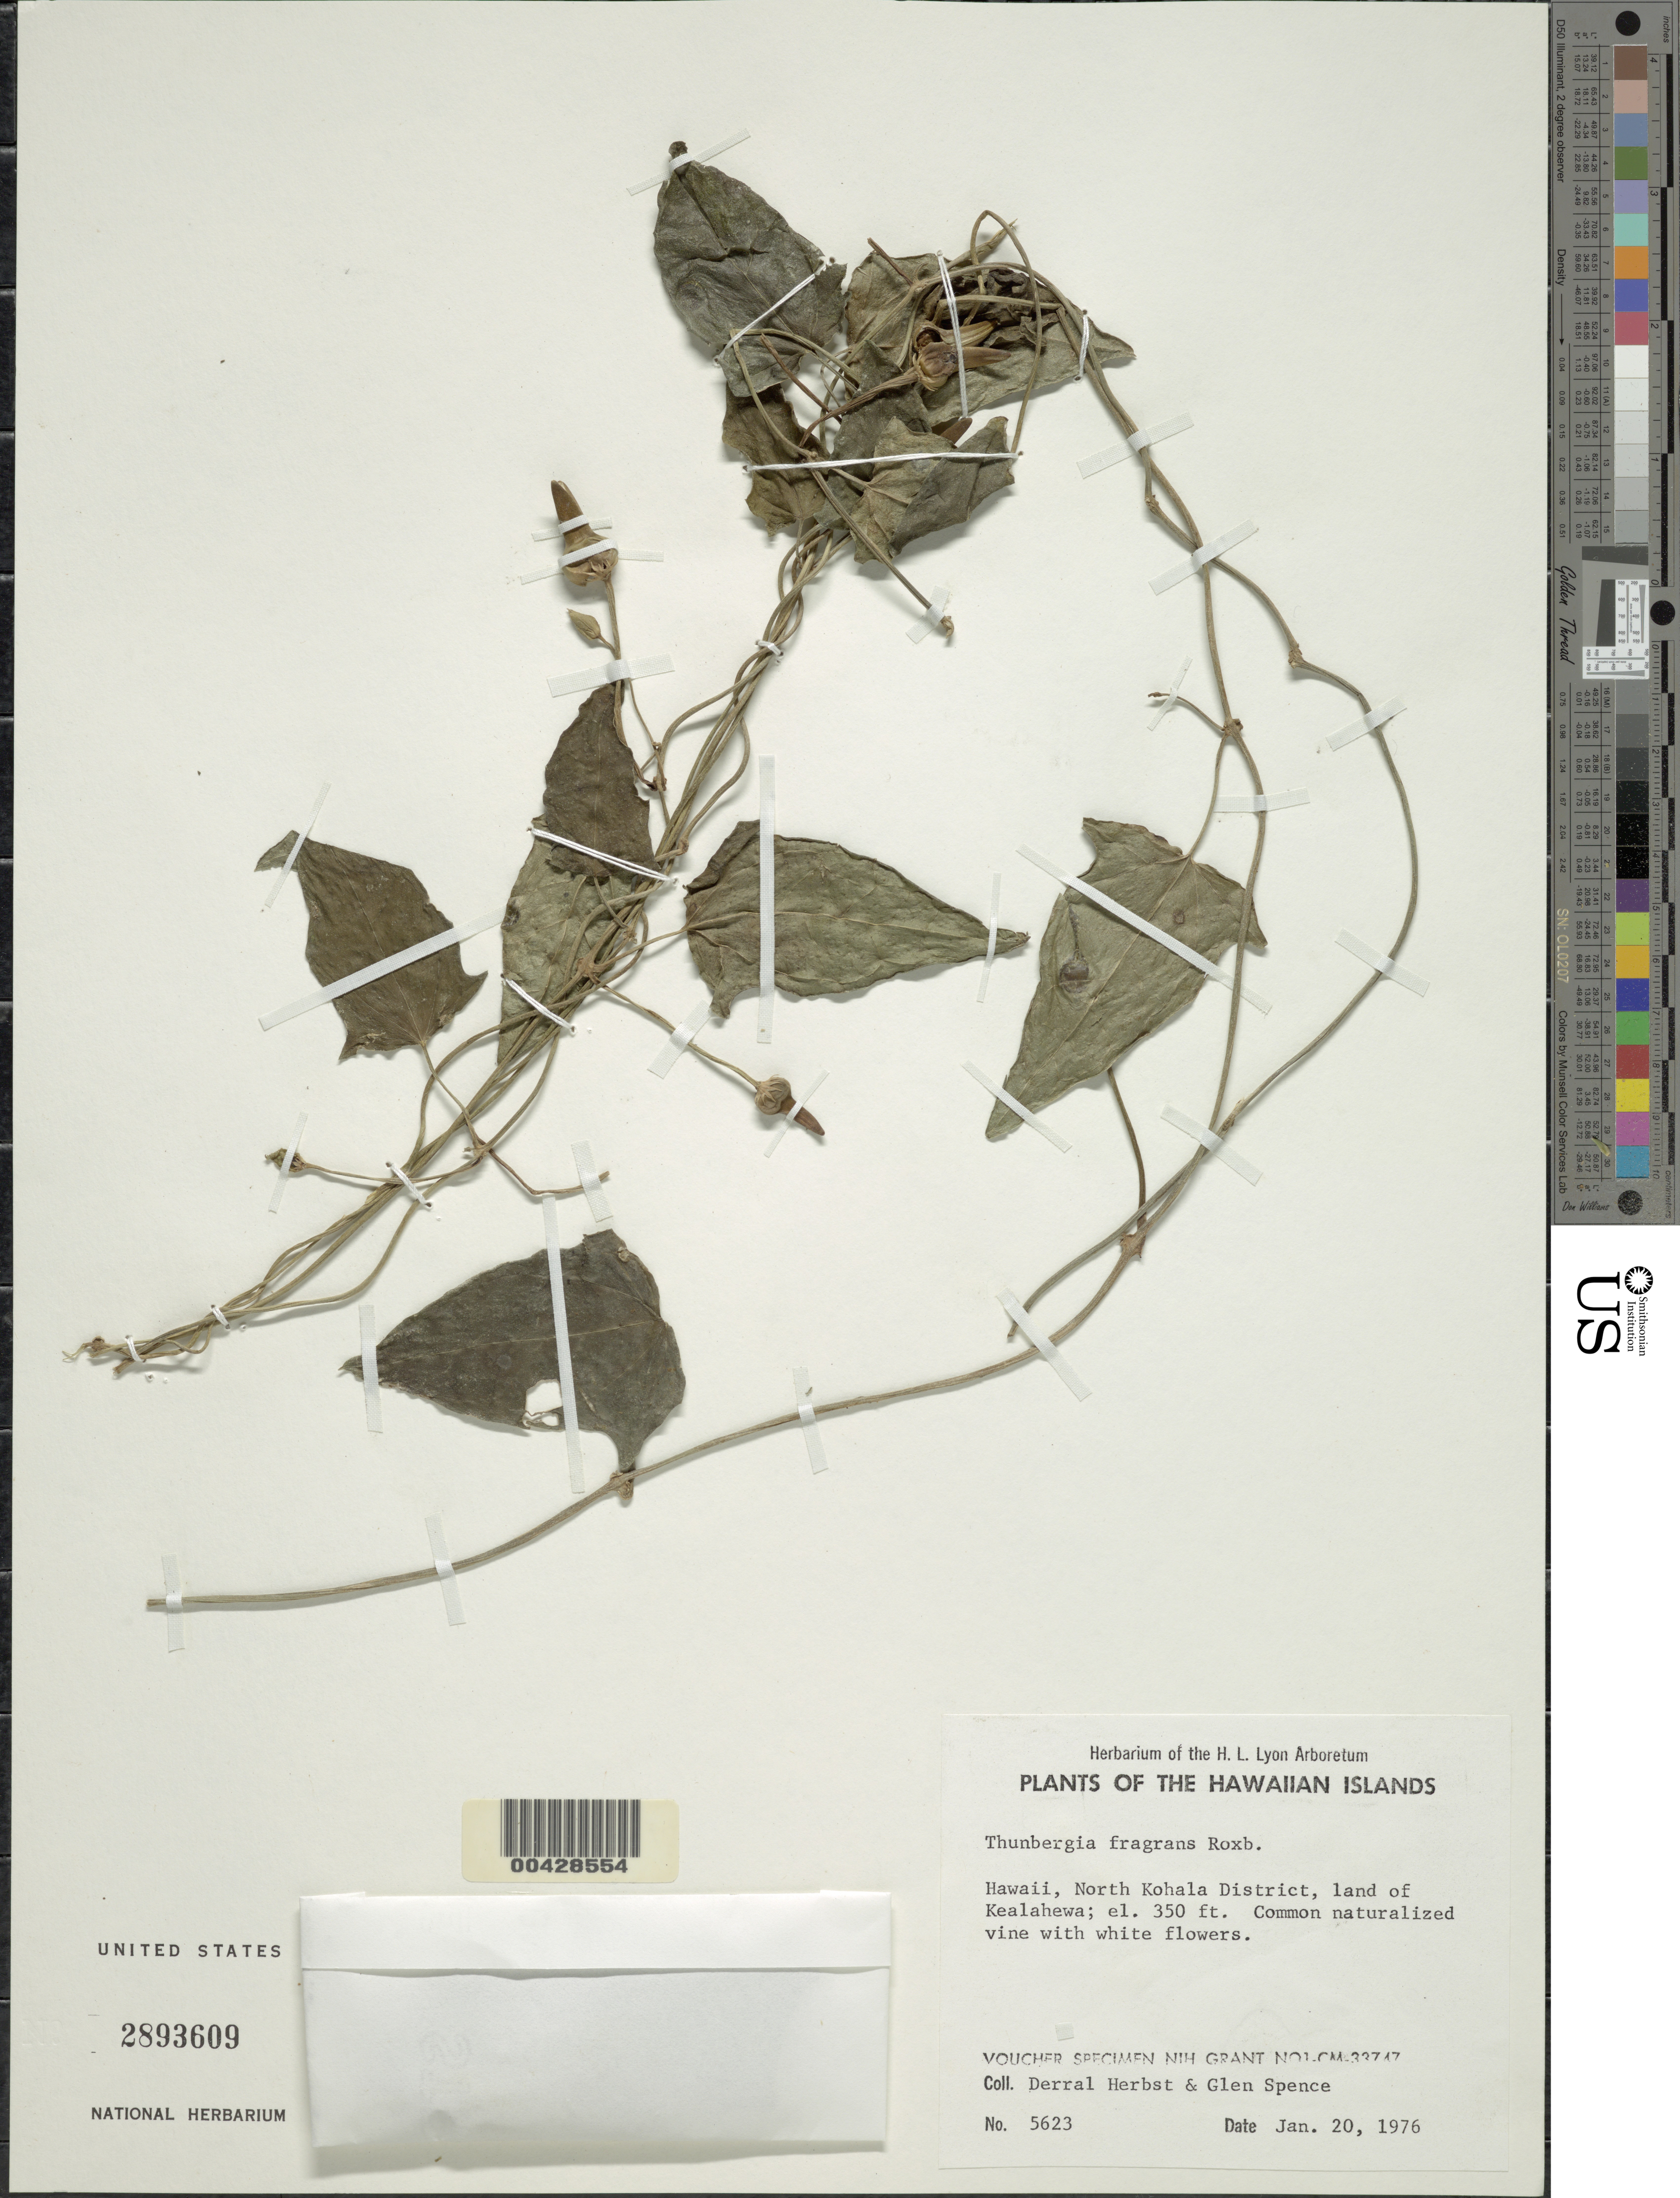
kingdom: Plantae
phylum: Tracheophyta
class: Magnoliopsida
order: Lamiales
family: Acanthaceae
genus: Thunbergia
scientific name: Thunbergia fragrans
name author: Roxb.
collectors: D. R. Herbst & G. Spence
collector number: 5623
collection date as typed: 20 Jan 1976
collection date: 1976-01-20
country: United States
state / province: Hawaii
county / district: Hawaii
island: Hawaii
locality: North Kohala District, land of Kealahewa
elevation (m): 107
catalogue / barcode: US 2893609